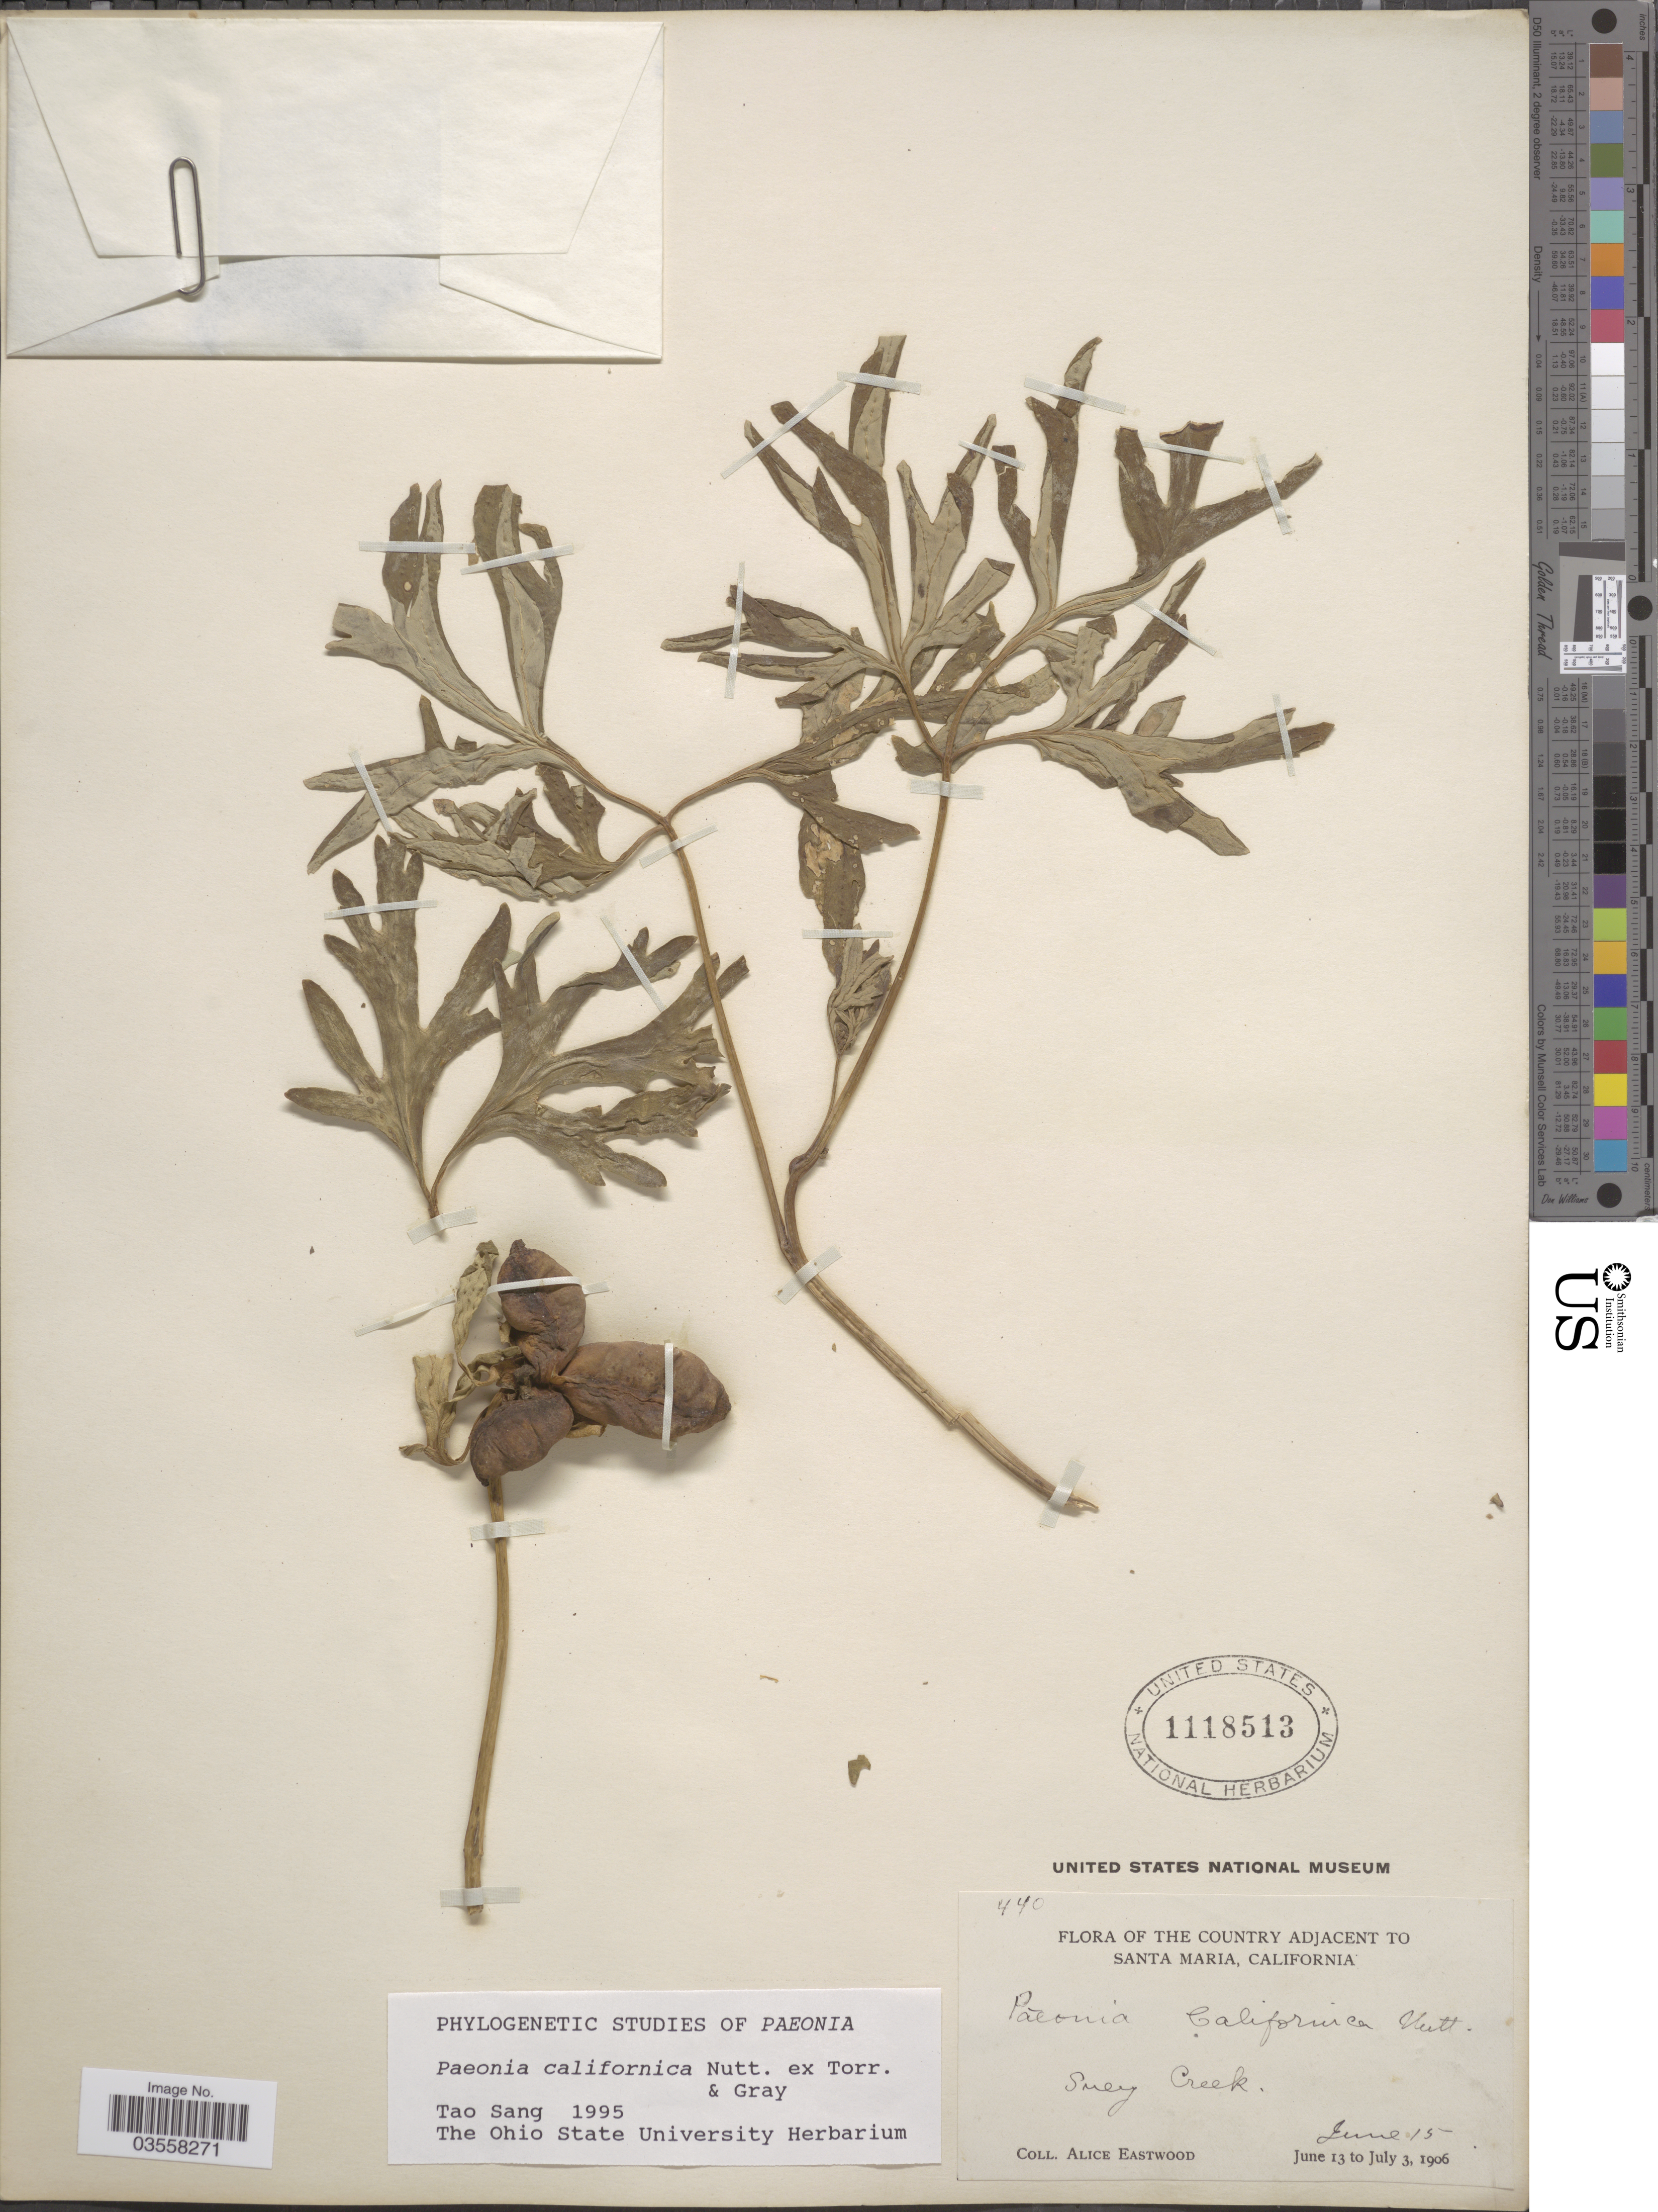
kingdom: Plantae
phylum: Tracheophyta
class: Magnoliopsida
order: Saxifragales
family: Paeoniaceae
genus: Paeonia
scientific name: Paeonia californica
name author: Nutt. ex Torr. & A. Gray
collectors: A. Eastwood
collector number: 440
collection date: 1906-06-15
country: United States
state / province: California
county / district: Santa Barbara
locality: The Country adjacent to Santa Barbara. Suey Creek.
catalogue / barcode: US 1118513